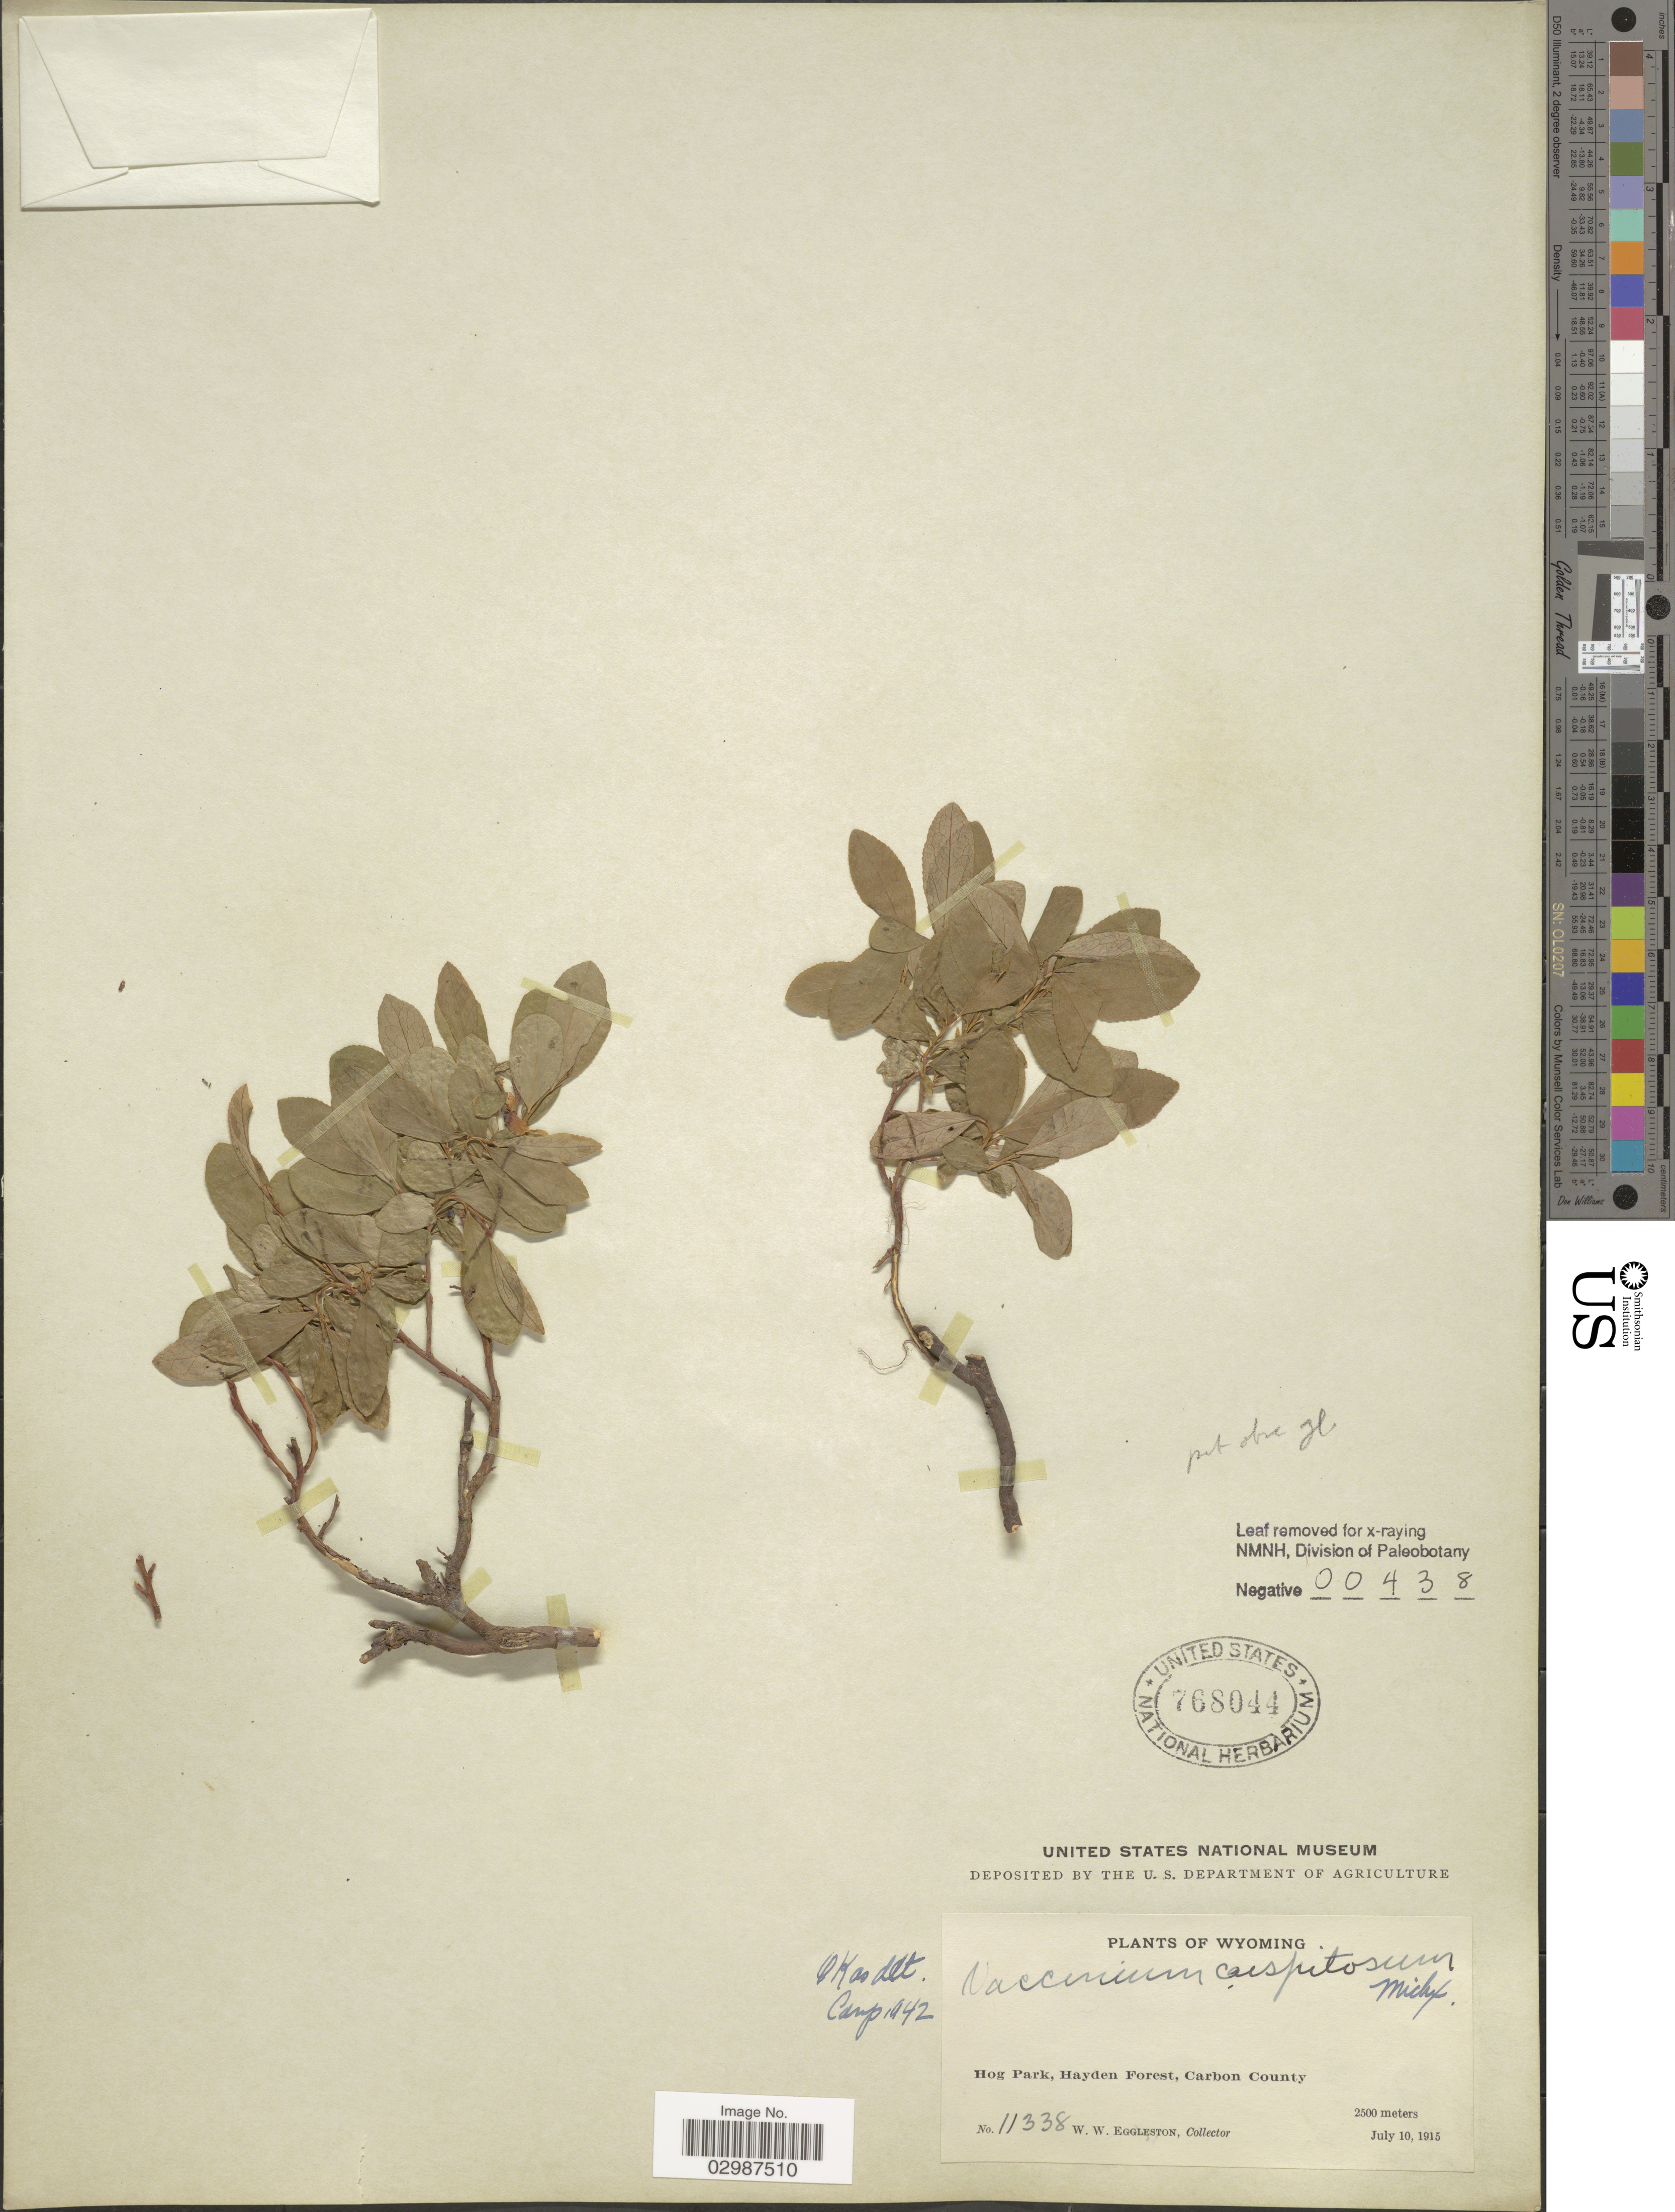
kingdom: Plantae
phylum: Tracheophyta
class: Magnoliopsida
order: Ericales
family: Ericaceae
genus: Vaccinium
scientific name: Vaccinium caespitosum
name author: Michx.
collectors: W. W. Eggleston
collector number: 11338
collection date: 1915-07-10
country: United States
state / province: Wyoming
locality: Hog Park, Hayden Forest, Carbon County.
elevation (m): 2500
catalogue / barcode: US 768044